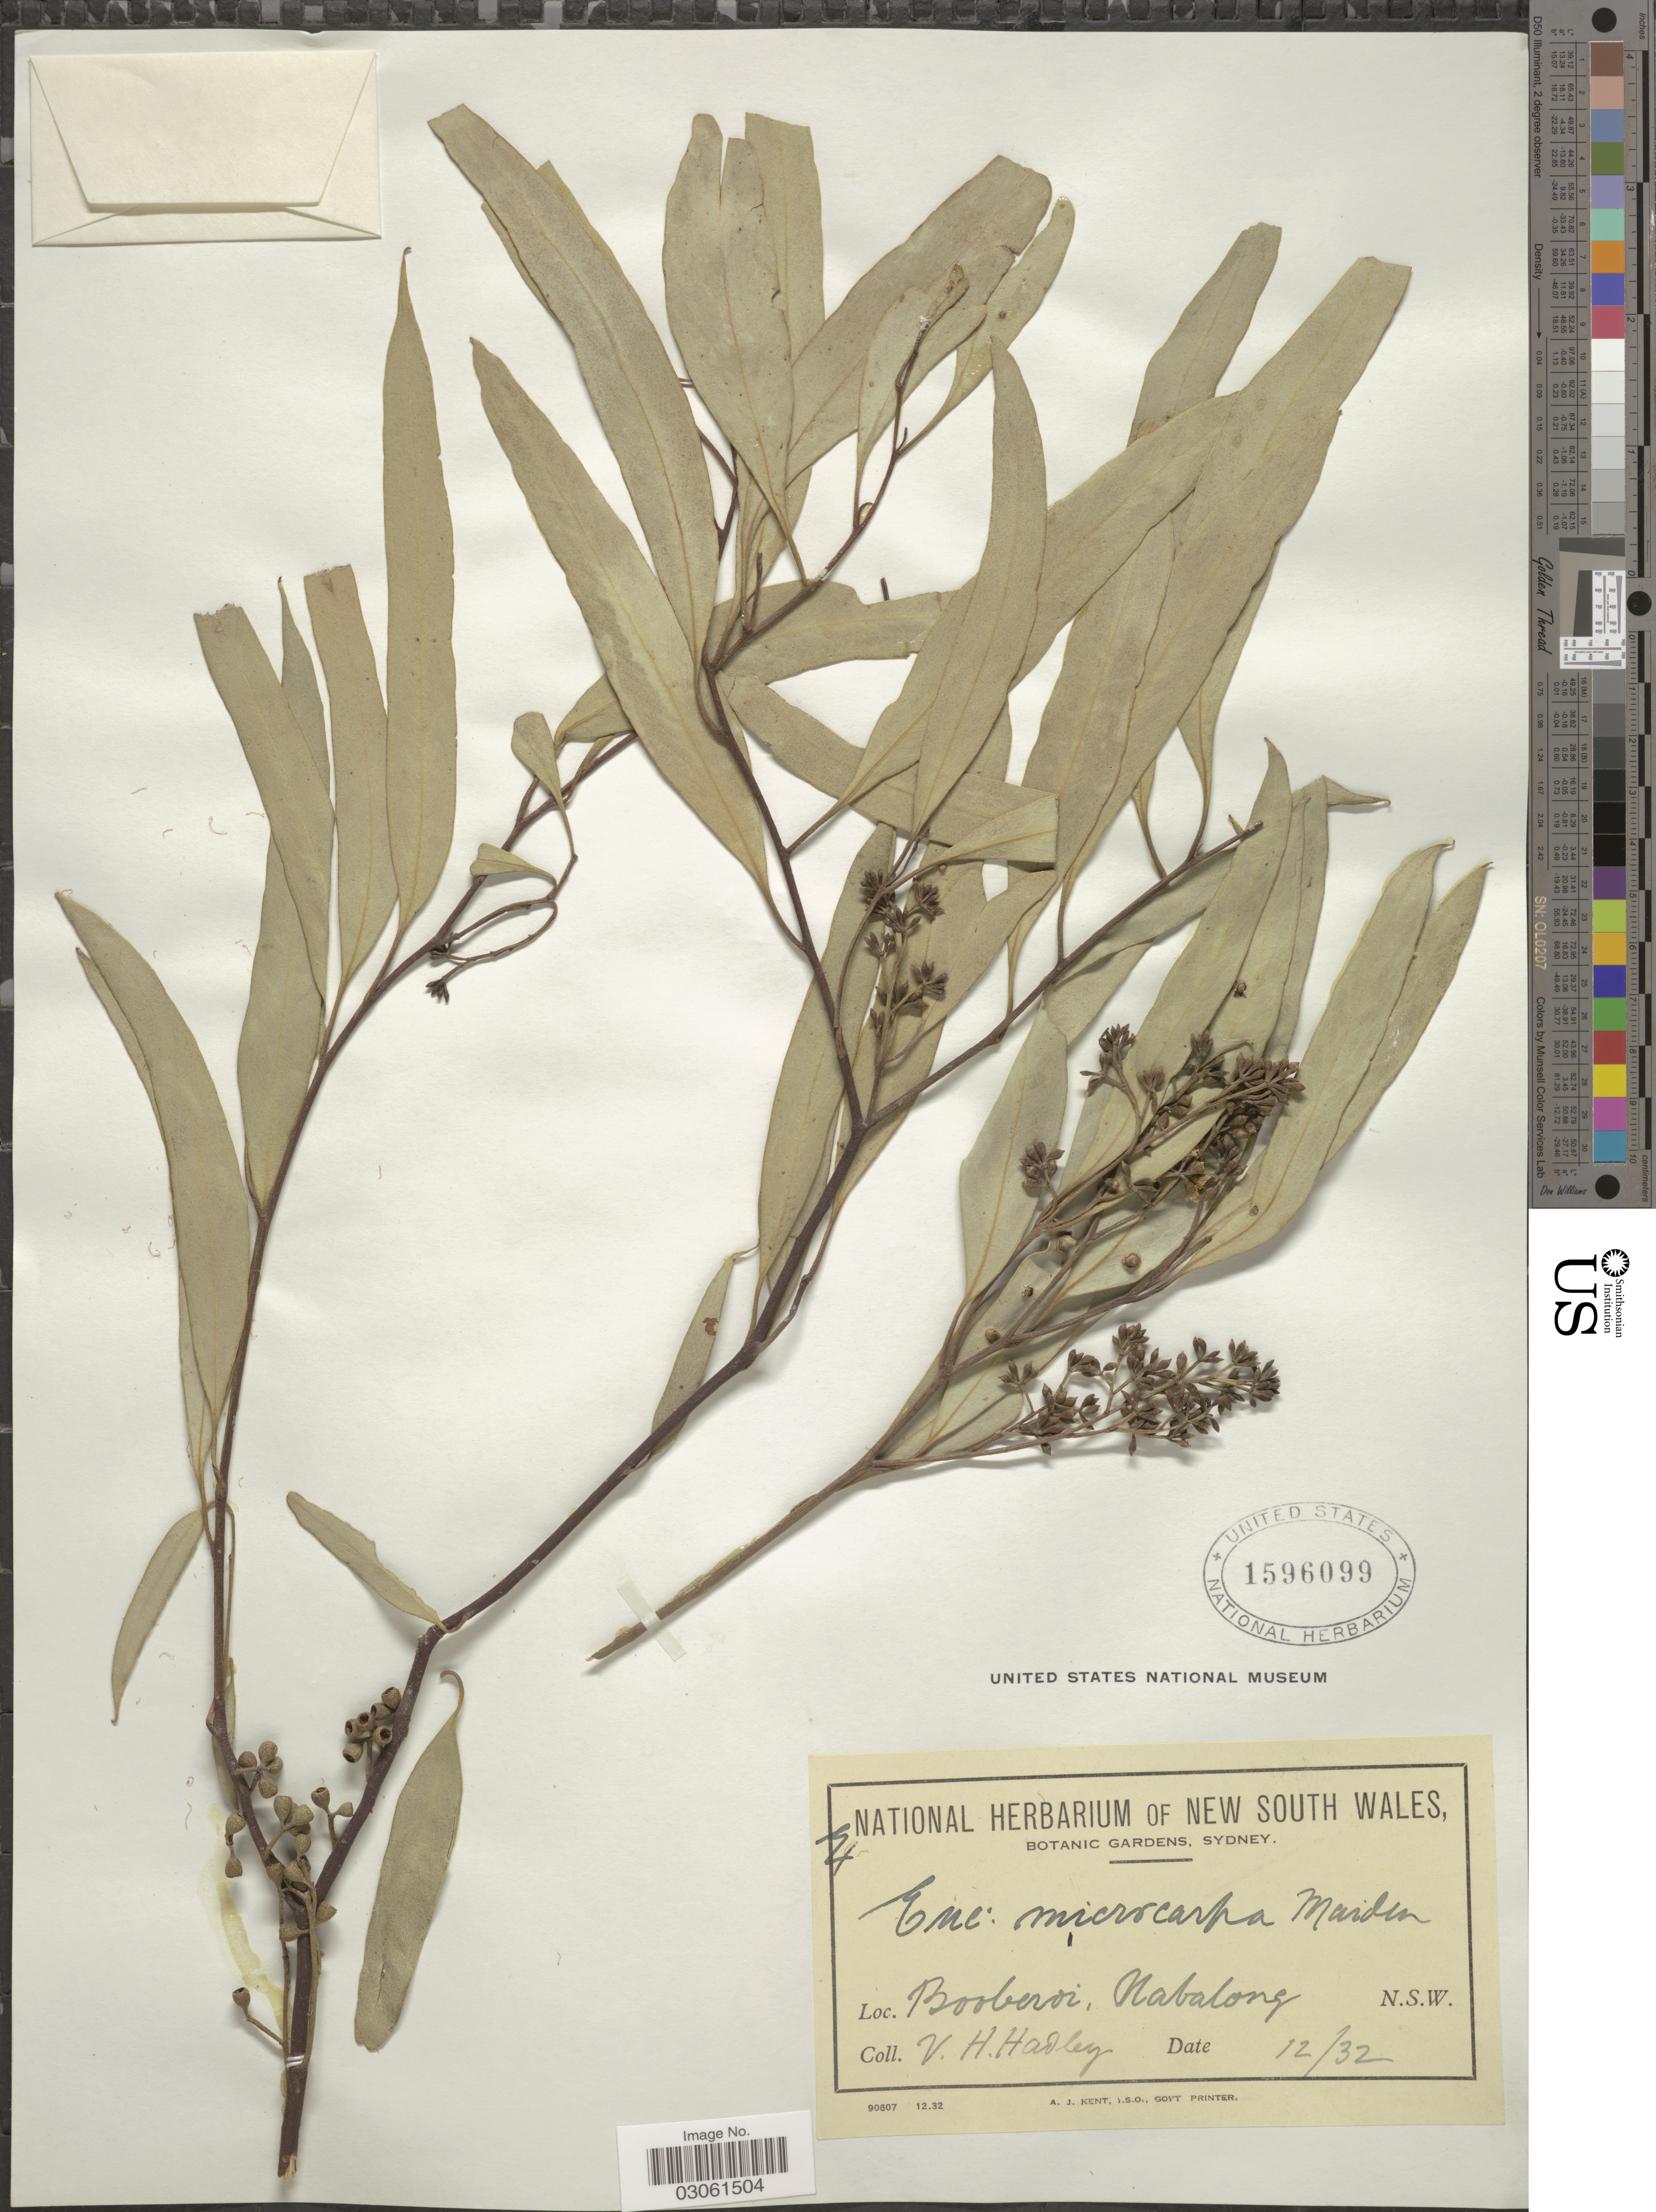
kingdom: Plantae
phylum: Tracheophyta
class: Magnoliopsida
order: Myrtales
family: Myrtaceae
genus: Eucalyptus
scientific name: Eucalyptus microcarpa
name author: (Maiden) Maiden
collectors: V. Hadley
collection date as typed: Transcribed d/m/y: /12/32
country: Australia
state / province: New South Wales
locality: Booberoi, Nabalong. N. S. W.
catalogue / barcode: US 1596099